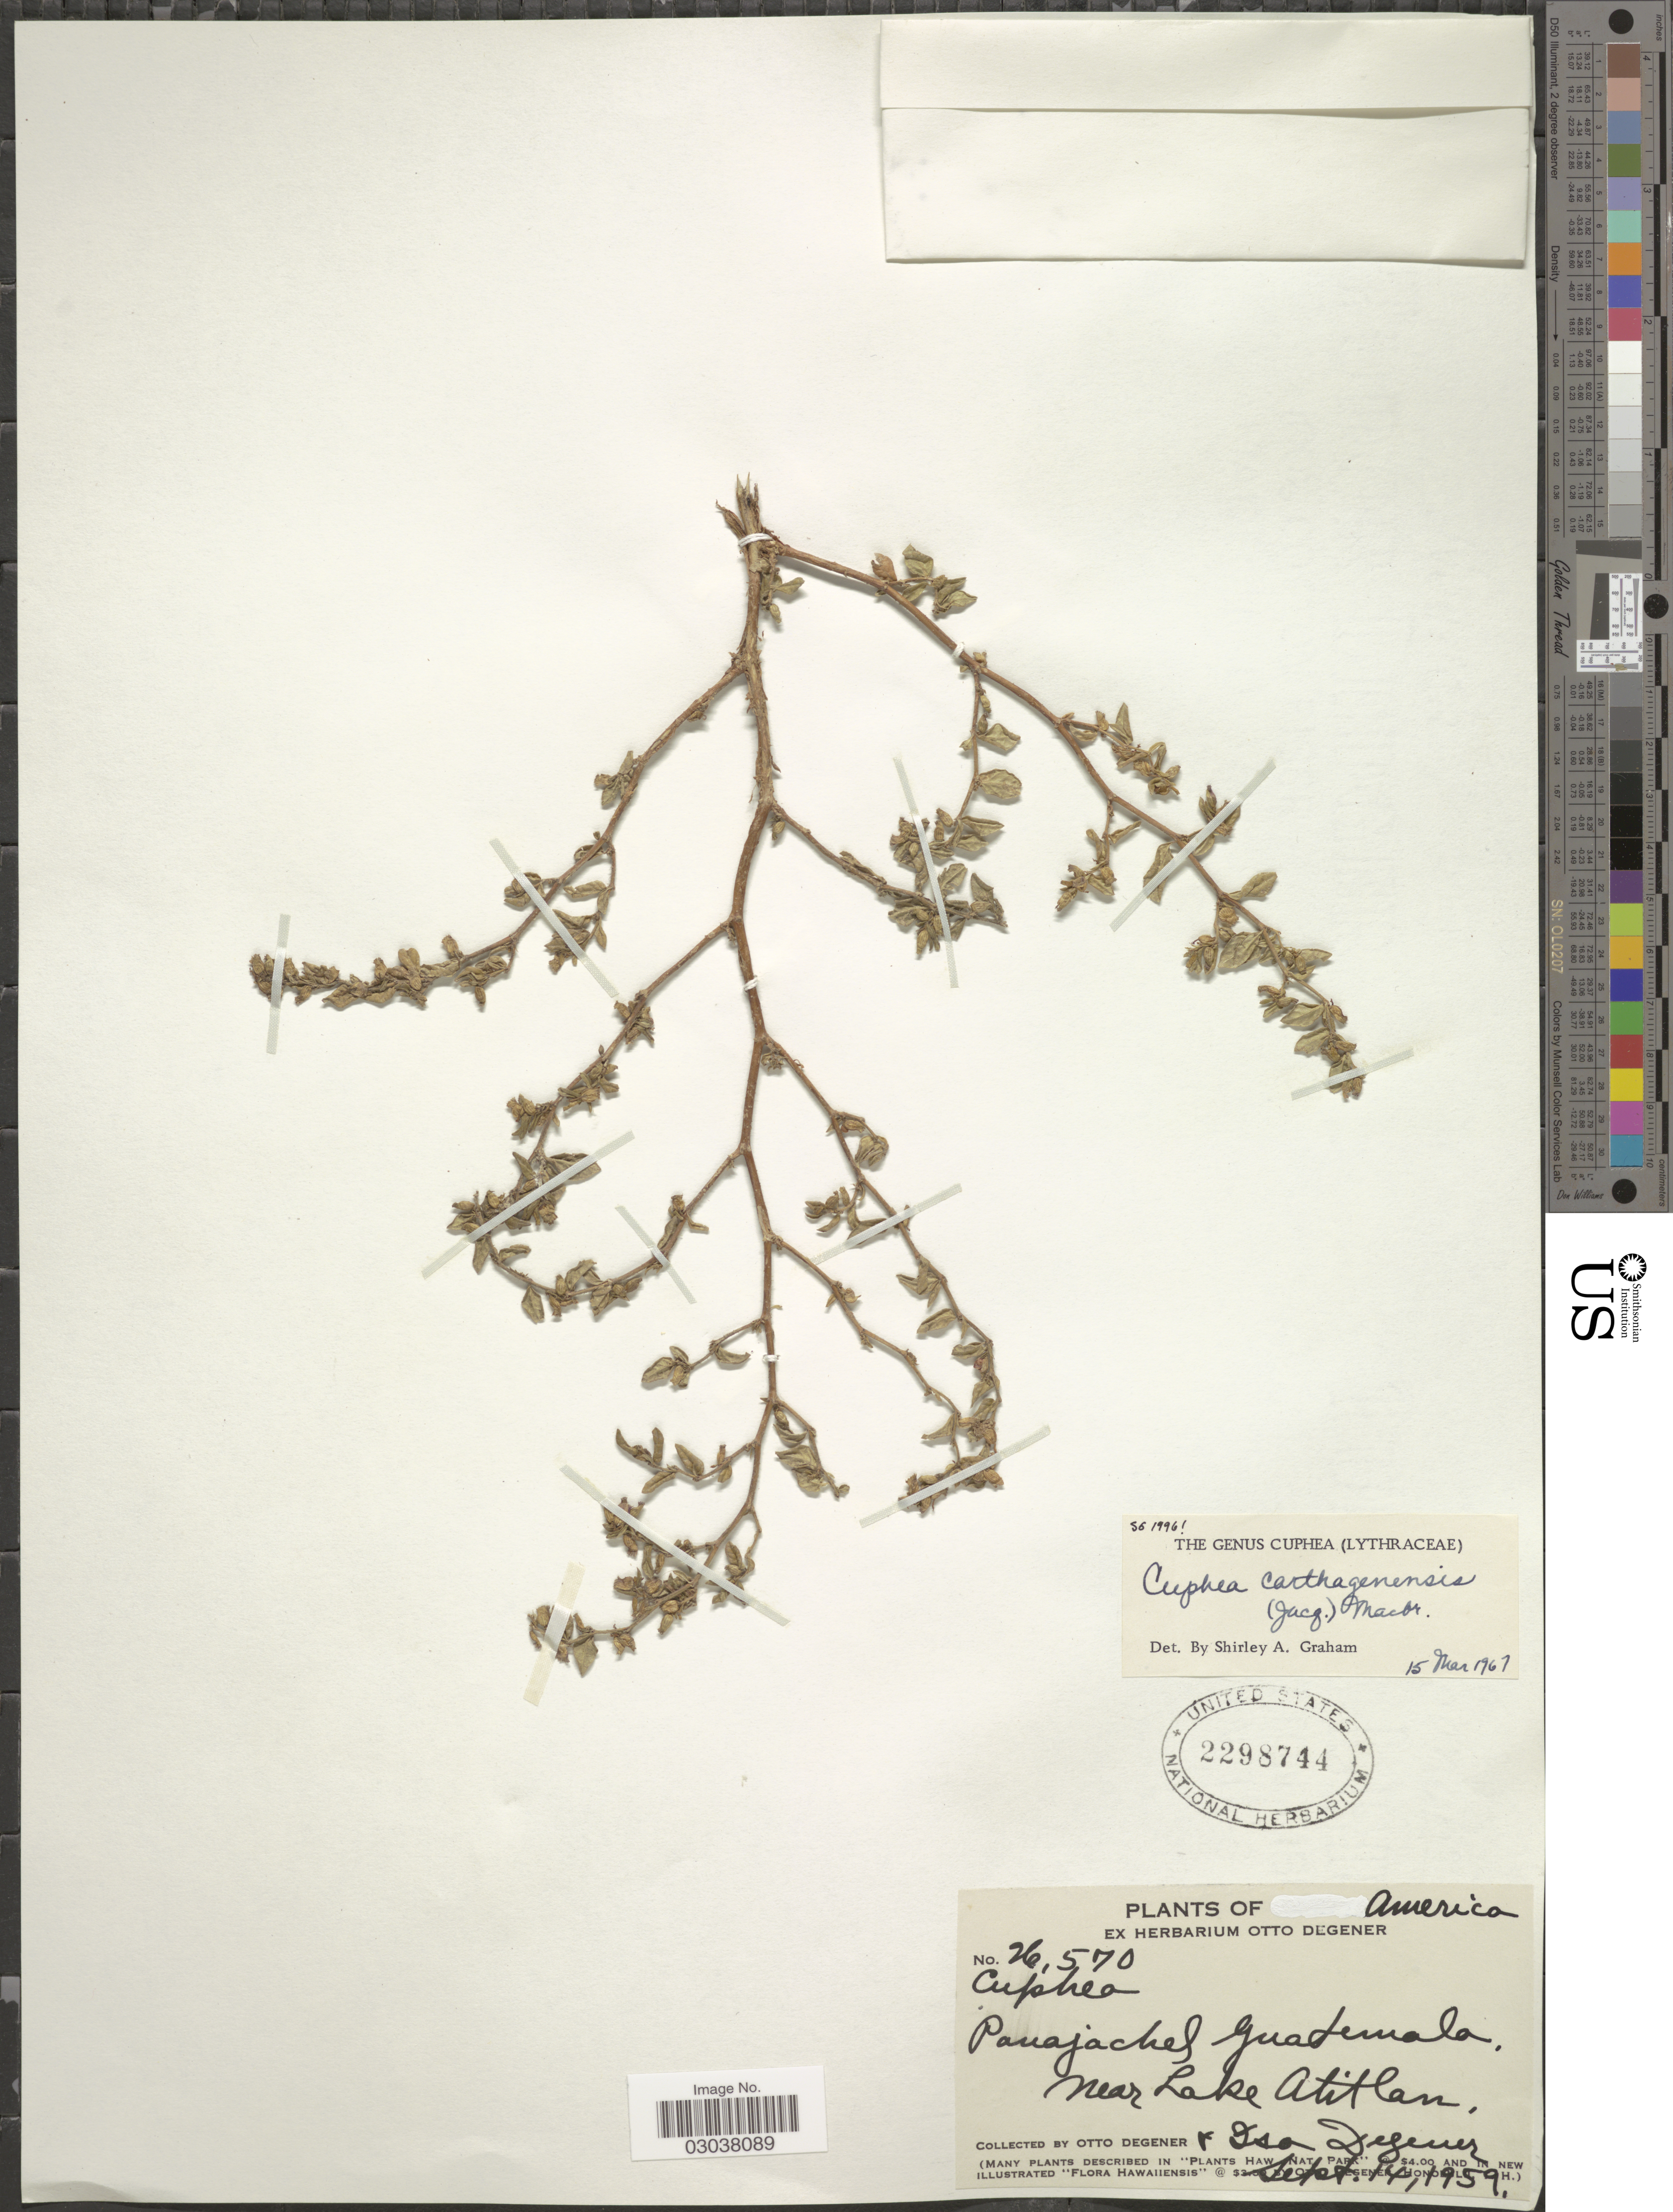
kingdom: Plantae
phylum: Tracheophyta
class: Magnoliopsida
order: Myrtales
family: Lythraceae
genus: Cuphea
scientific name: Cuphea carthagenensis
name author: (Jacq.) J.F. Macbr.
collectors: O. Degener & I. Degener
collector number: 26570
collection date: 1959-09-14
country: Guatemala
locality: Panajachel. Near Lake Atitlan.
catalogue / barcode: US 2298744